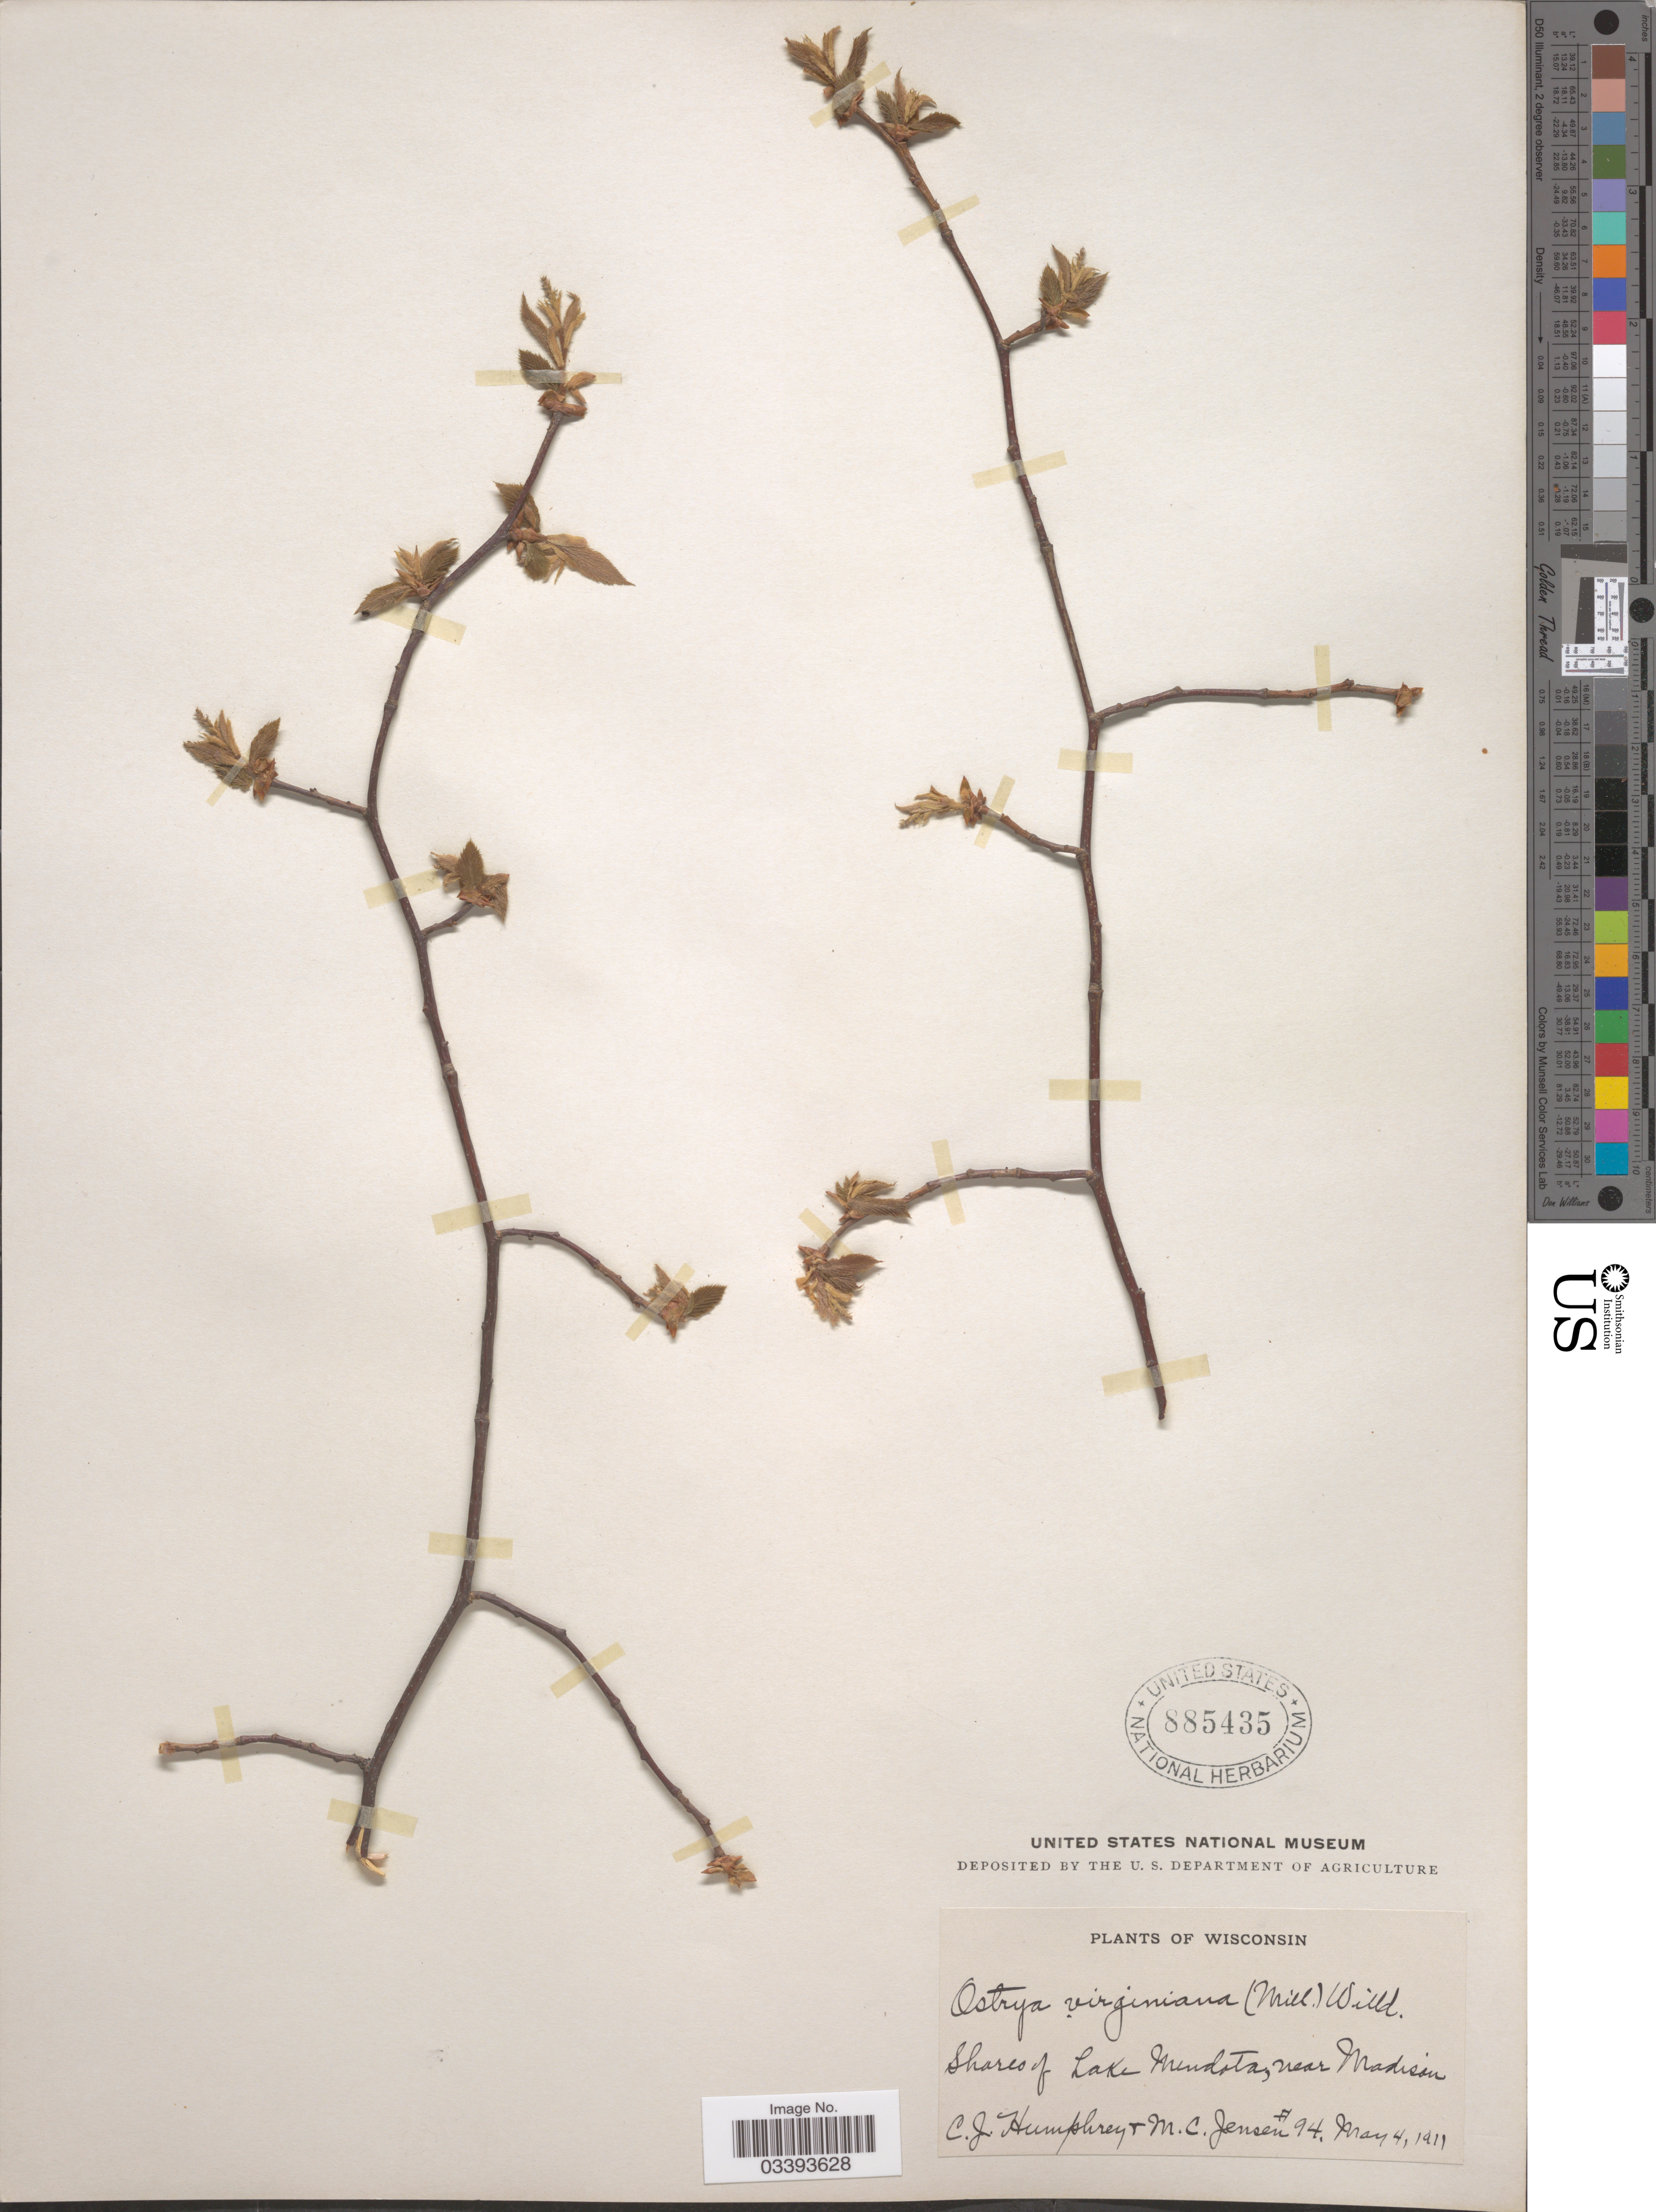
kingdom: Plantae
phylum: Tracheophyta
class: Magnoliopsida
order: Fagales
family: Betulaceae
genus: Ostrya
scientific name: Ostrya virginiana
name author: (Mill.) K. Koch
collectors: C. Humphrey & M. C. Jensen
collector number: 94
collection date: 1911-05-04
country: United States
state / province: Wisconsin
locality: Shores of Lake Mendota, near Madison.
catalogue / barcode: US 885435